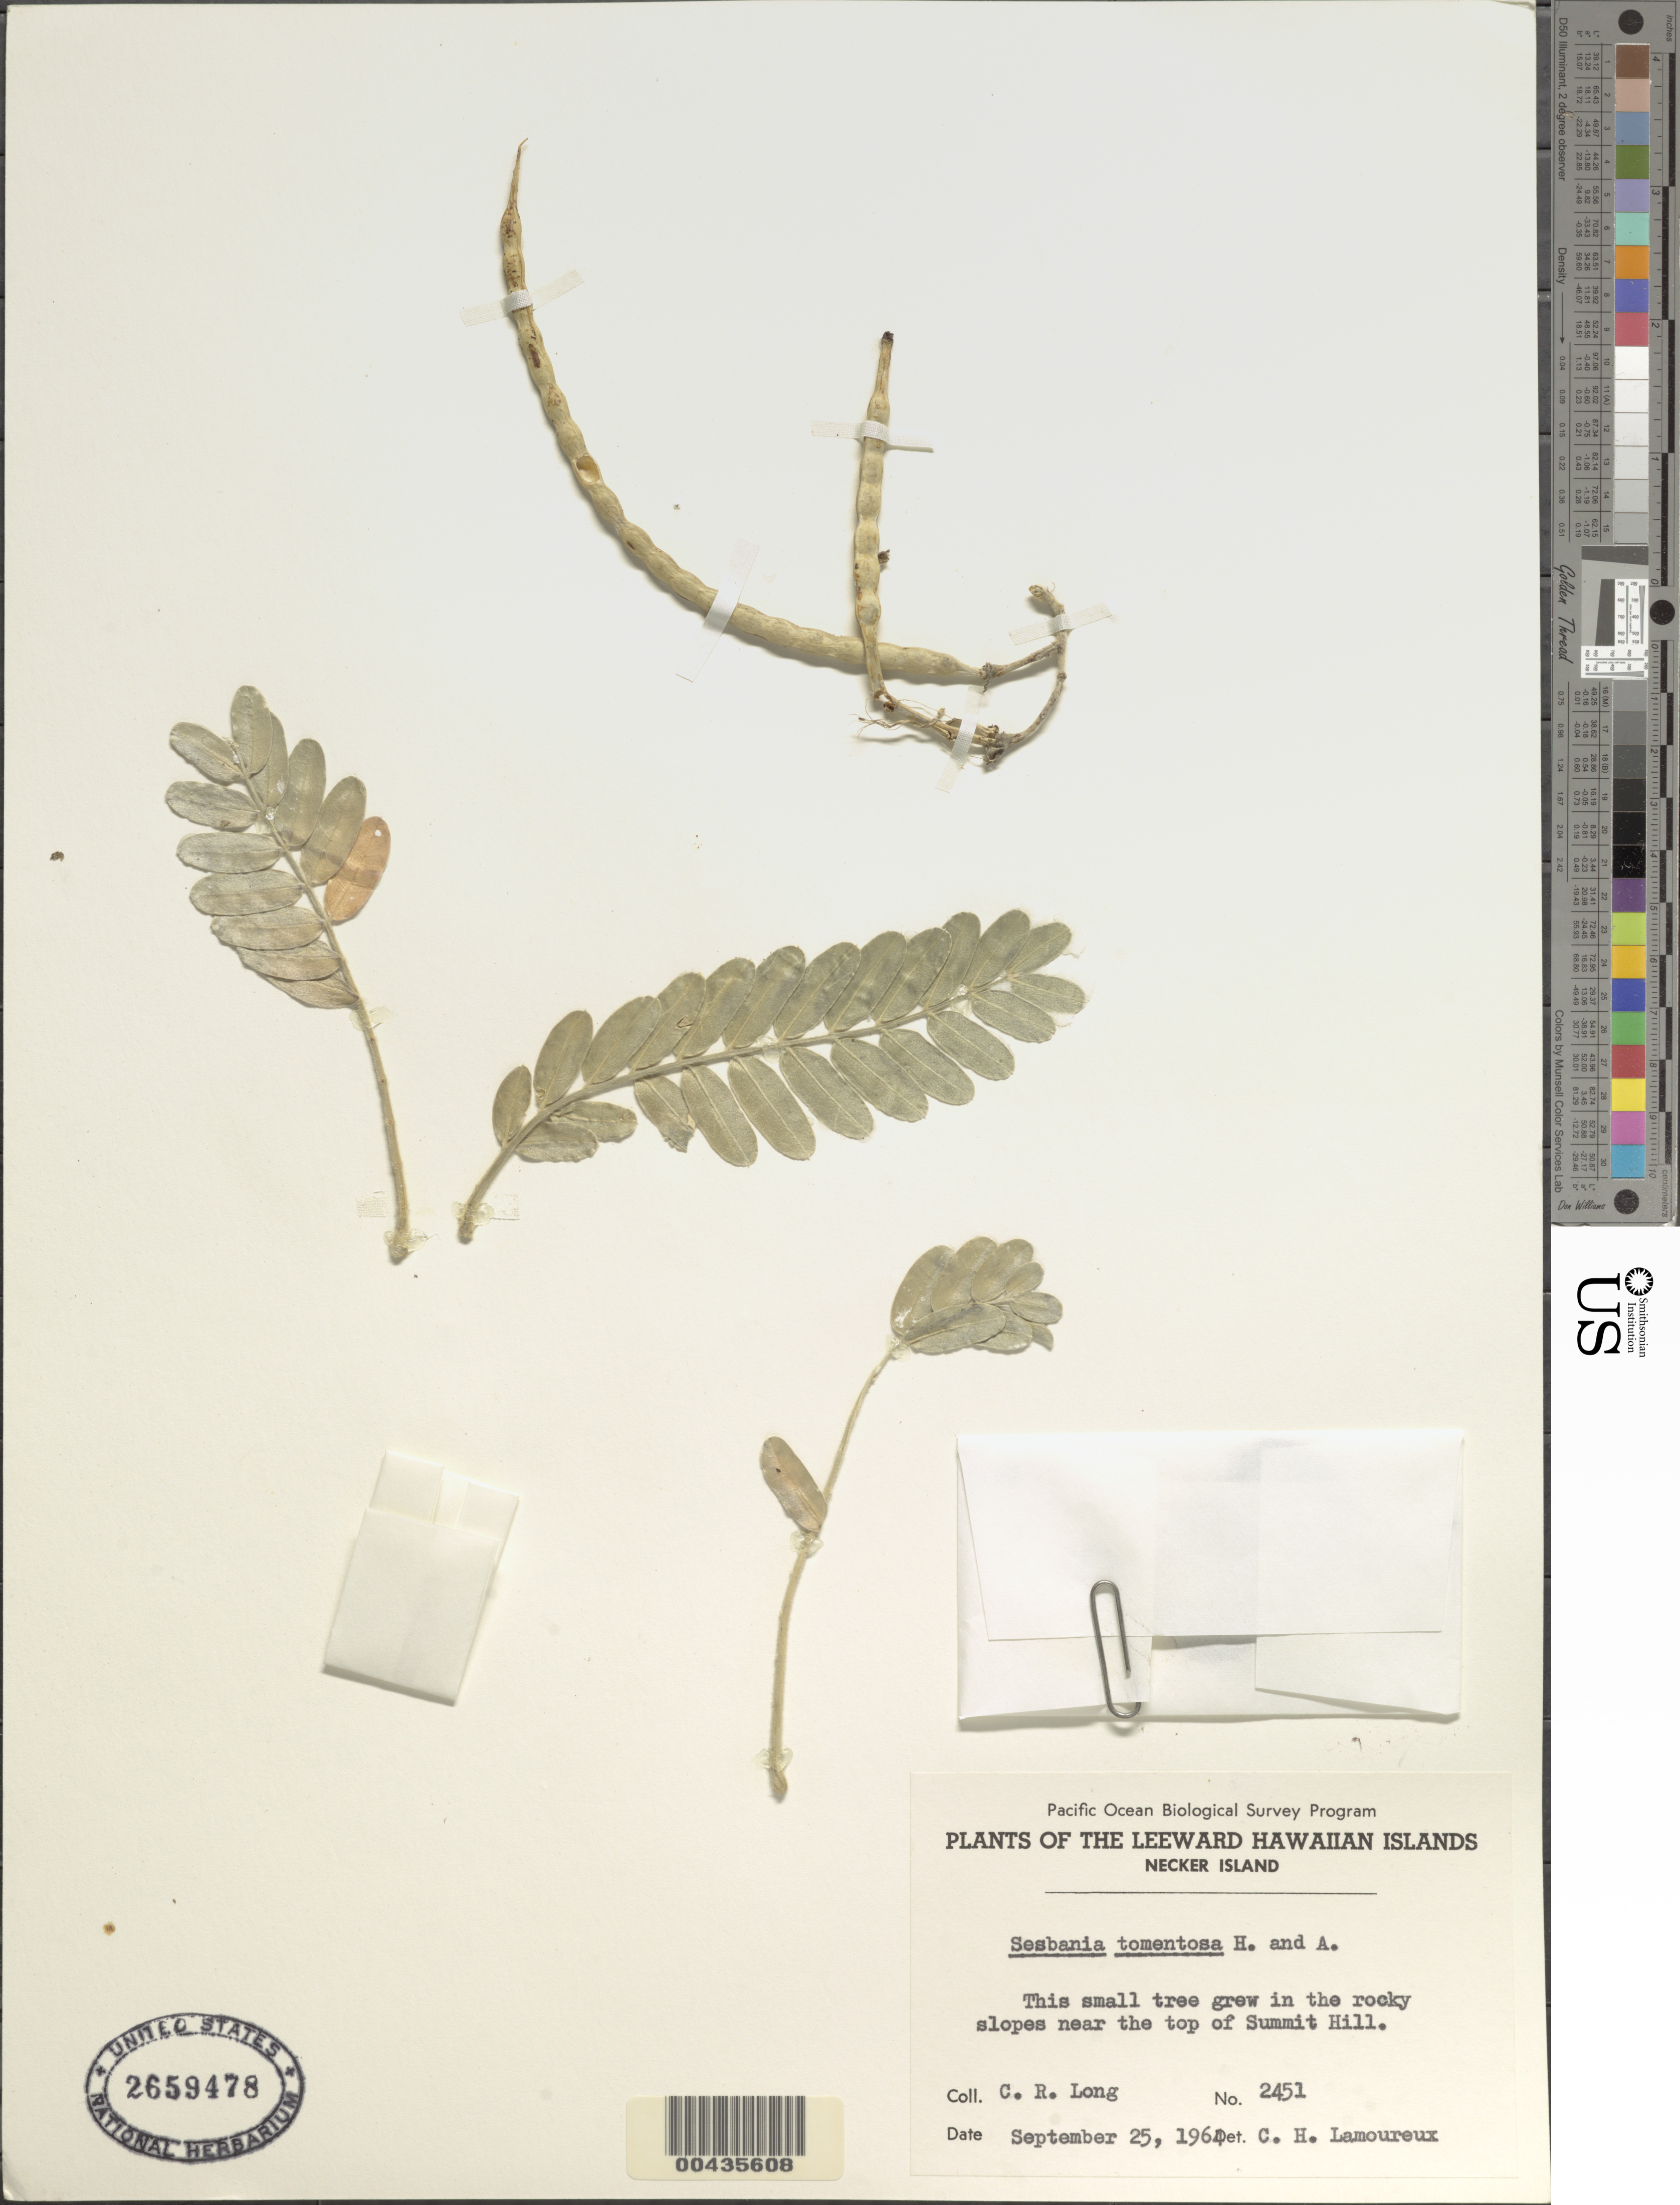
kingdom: Plantae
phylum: Tracheophyta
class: Magnoliopsida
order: Fabales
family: Fabaceae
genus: Sesbania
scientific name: Sesbania tomentosa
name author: Hook. & Arn.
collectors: C. Long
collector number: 2451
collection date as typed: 25 Sep 1964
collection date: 1964-09-25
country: United States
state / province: Hawaii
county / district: Honolulu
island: Necker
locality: Near the top of Summit Hill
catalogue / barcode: US 2659478